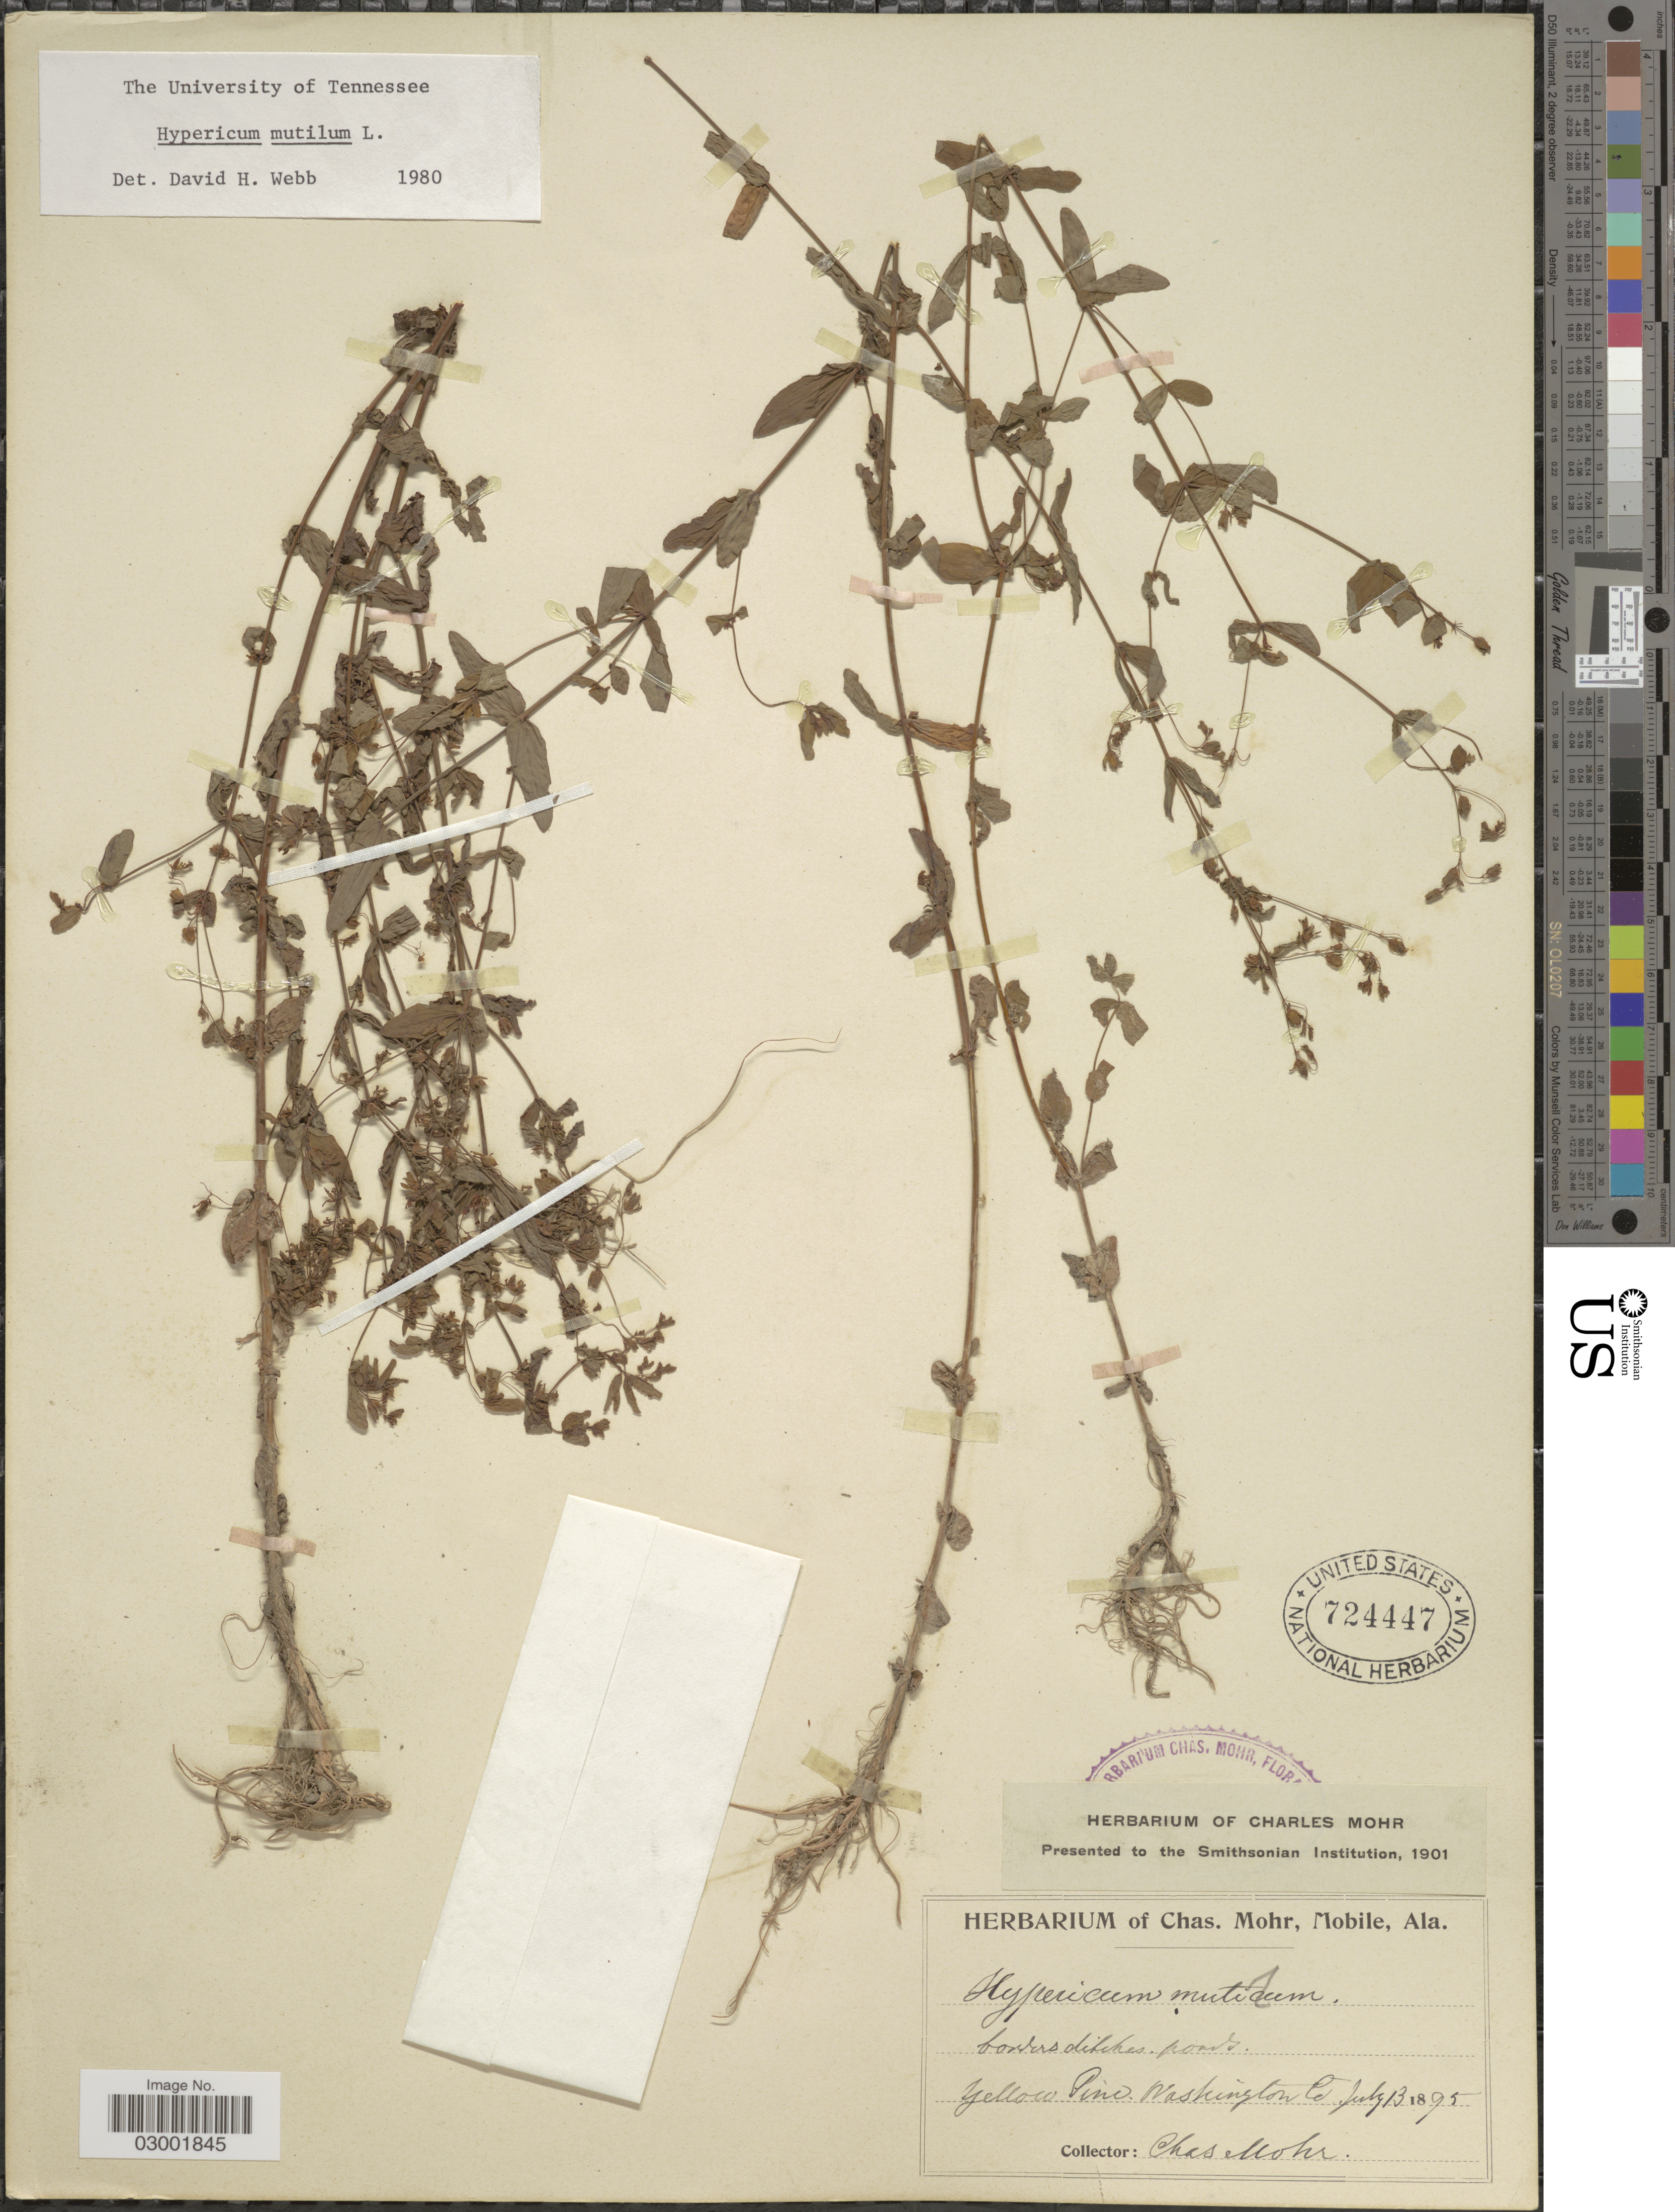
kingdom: Plantae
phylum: Tracheophyta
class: Magnoliopsida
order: Malpighiales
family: Hypericaceae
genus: Hypericum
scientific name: Hypericum mutilum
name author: L.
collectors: Mohr, C. T. (herbarium)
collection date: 1895-07-13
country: United States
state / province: Alabama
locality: Yellow Pine. Washington Co.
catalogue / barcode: US 724447